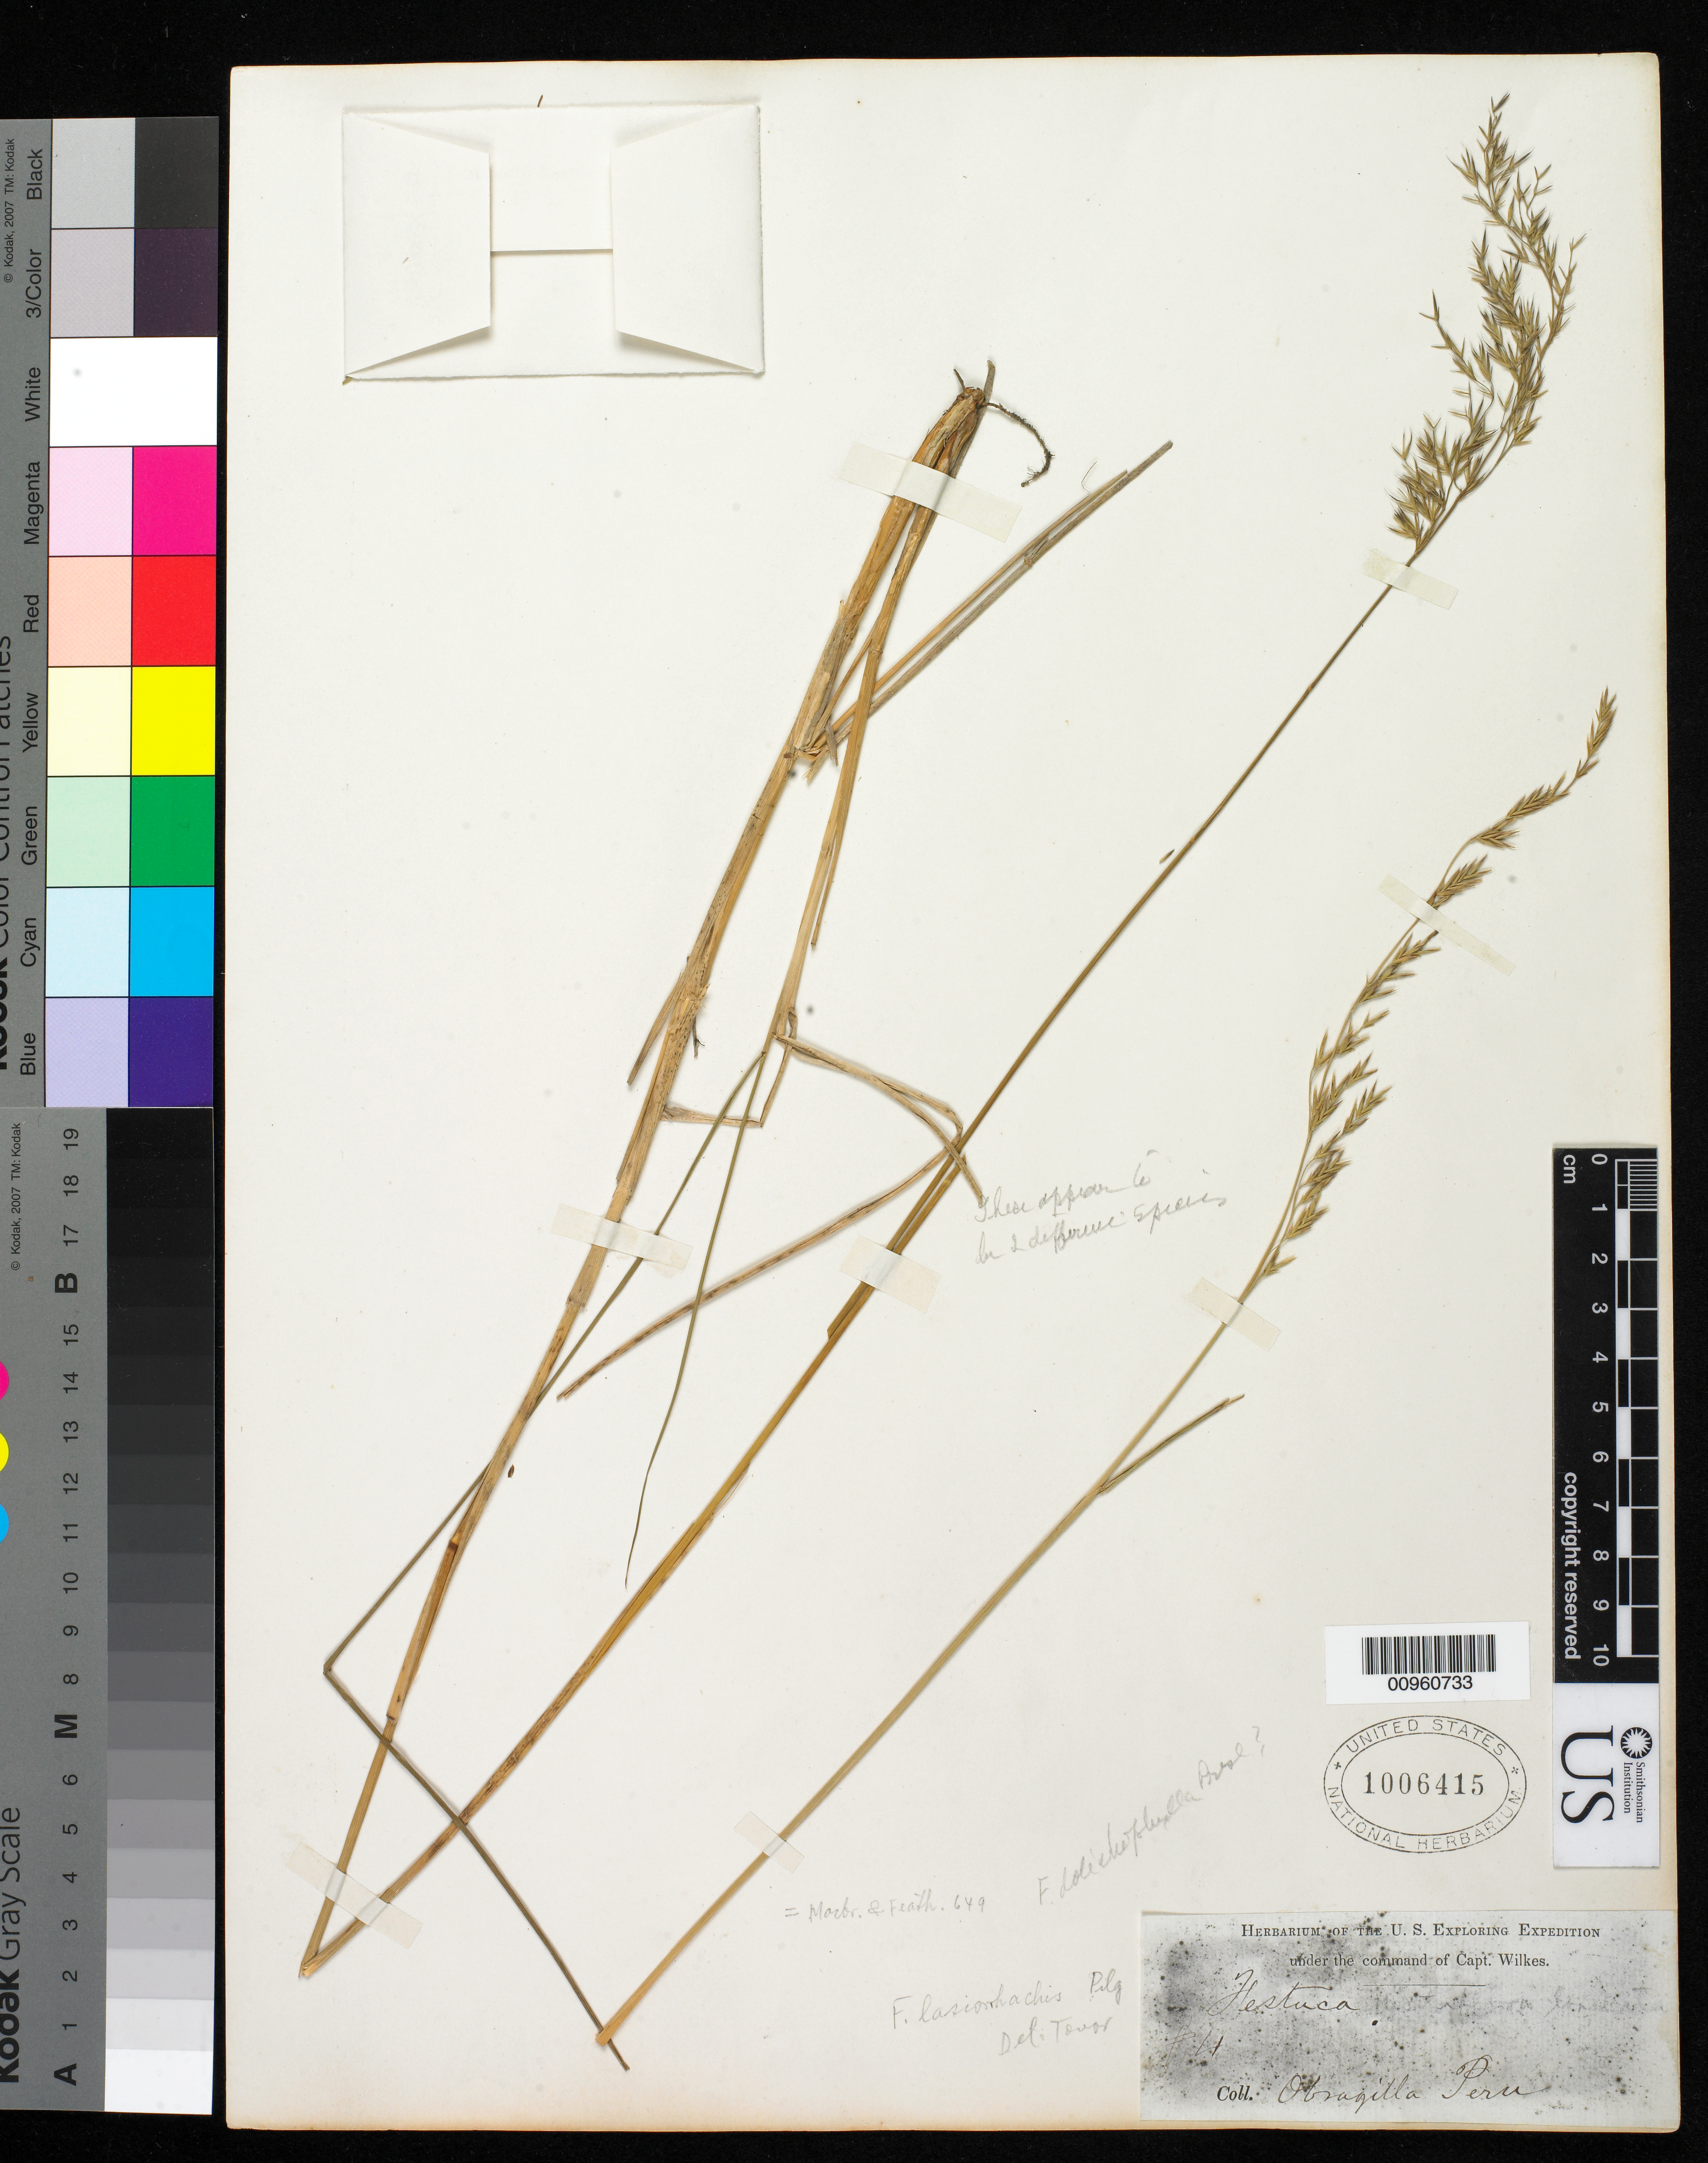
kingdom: Plantae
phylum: Tracheophyta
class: Liliopsida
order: Poales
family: Poaceae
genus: Festuca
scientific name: Festuca lasiorrhachis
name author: Pilg.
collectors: Wilkes Explor. Exped.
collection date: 1838/1842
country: Peru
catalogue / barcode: US 1006415